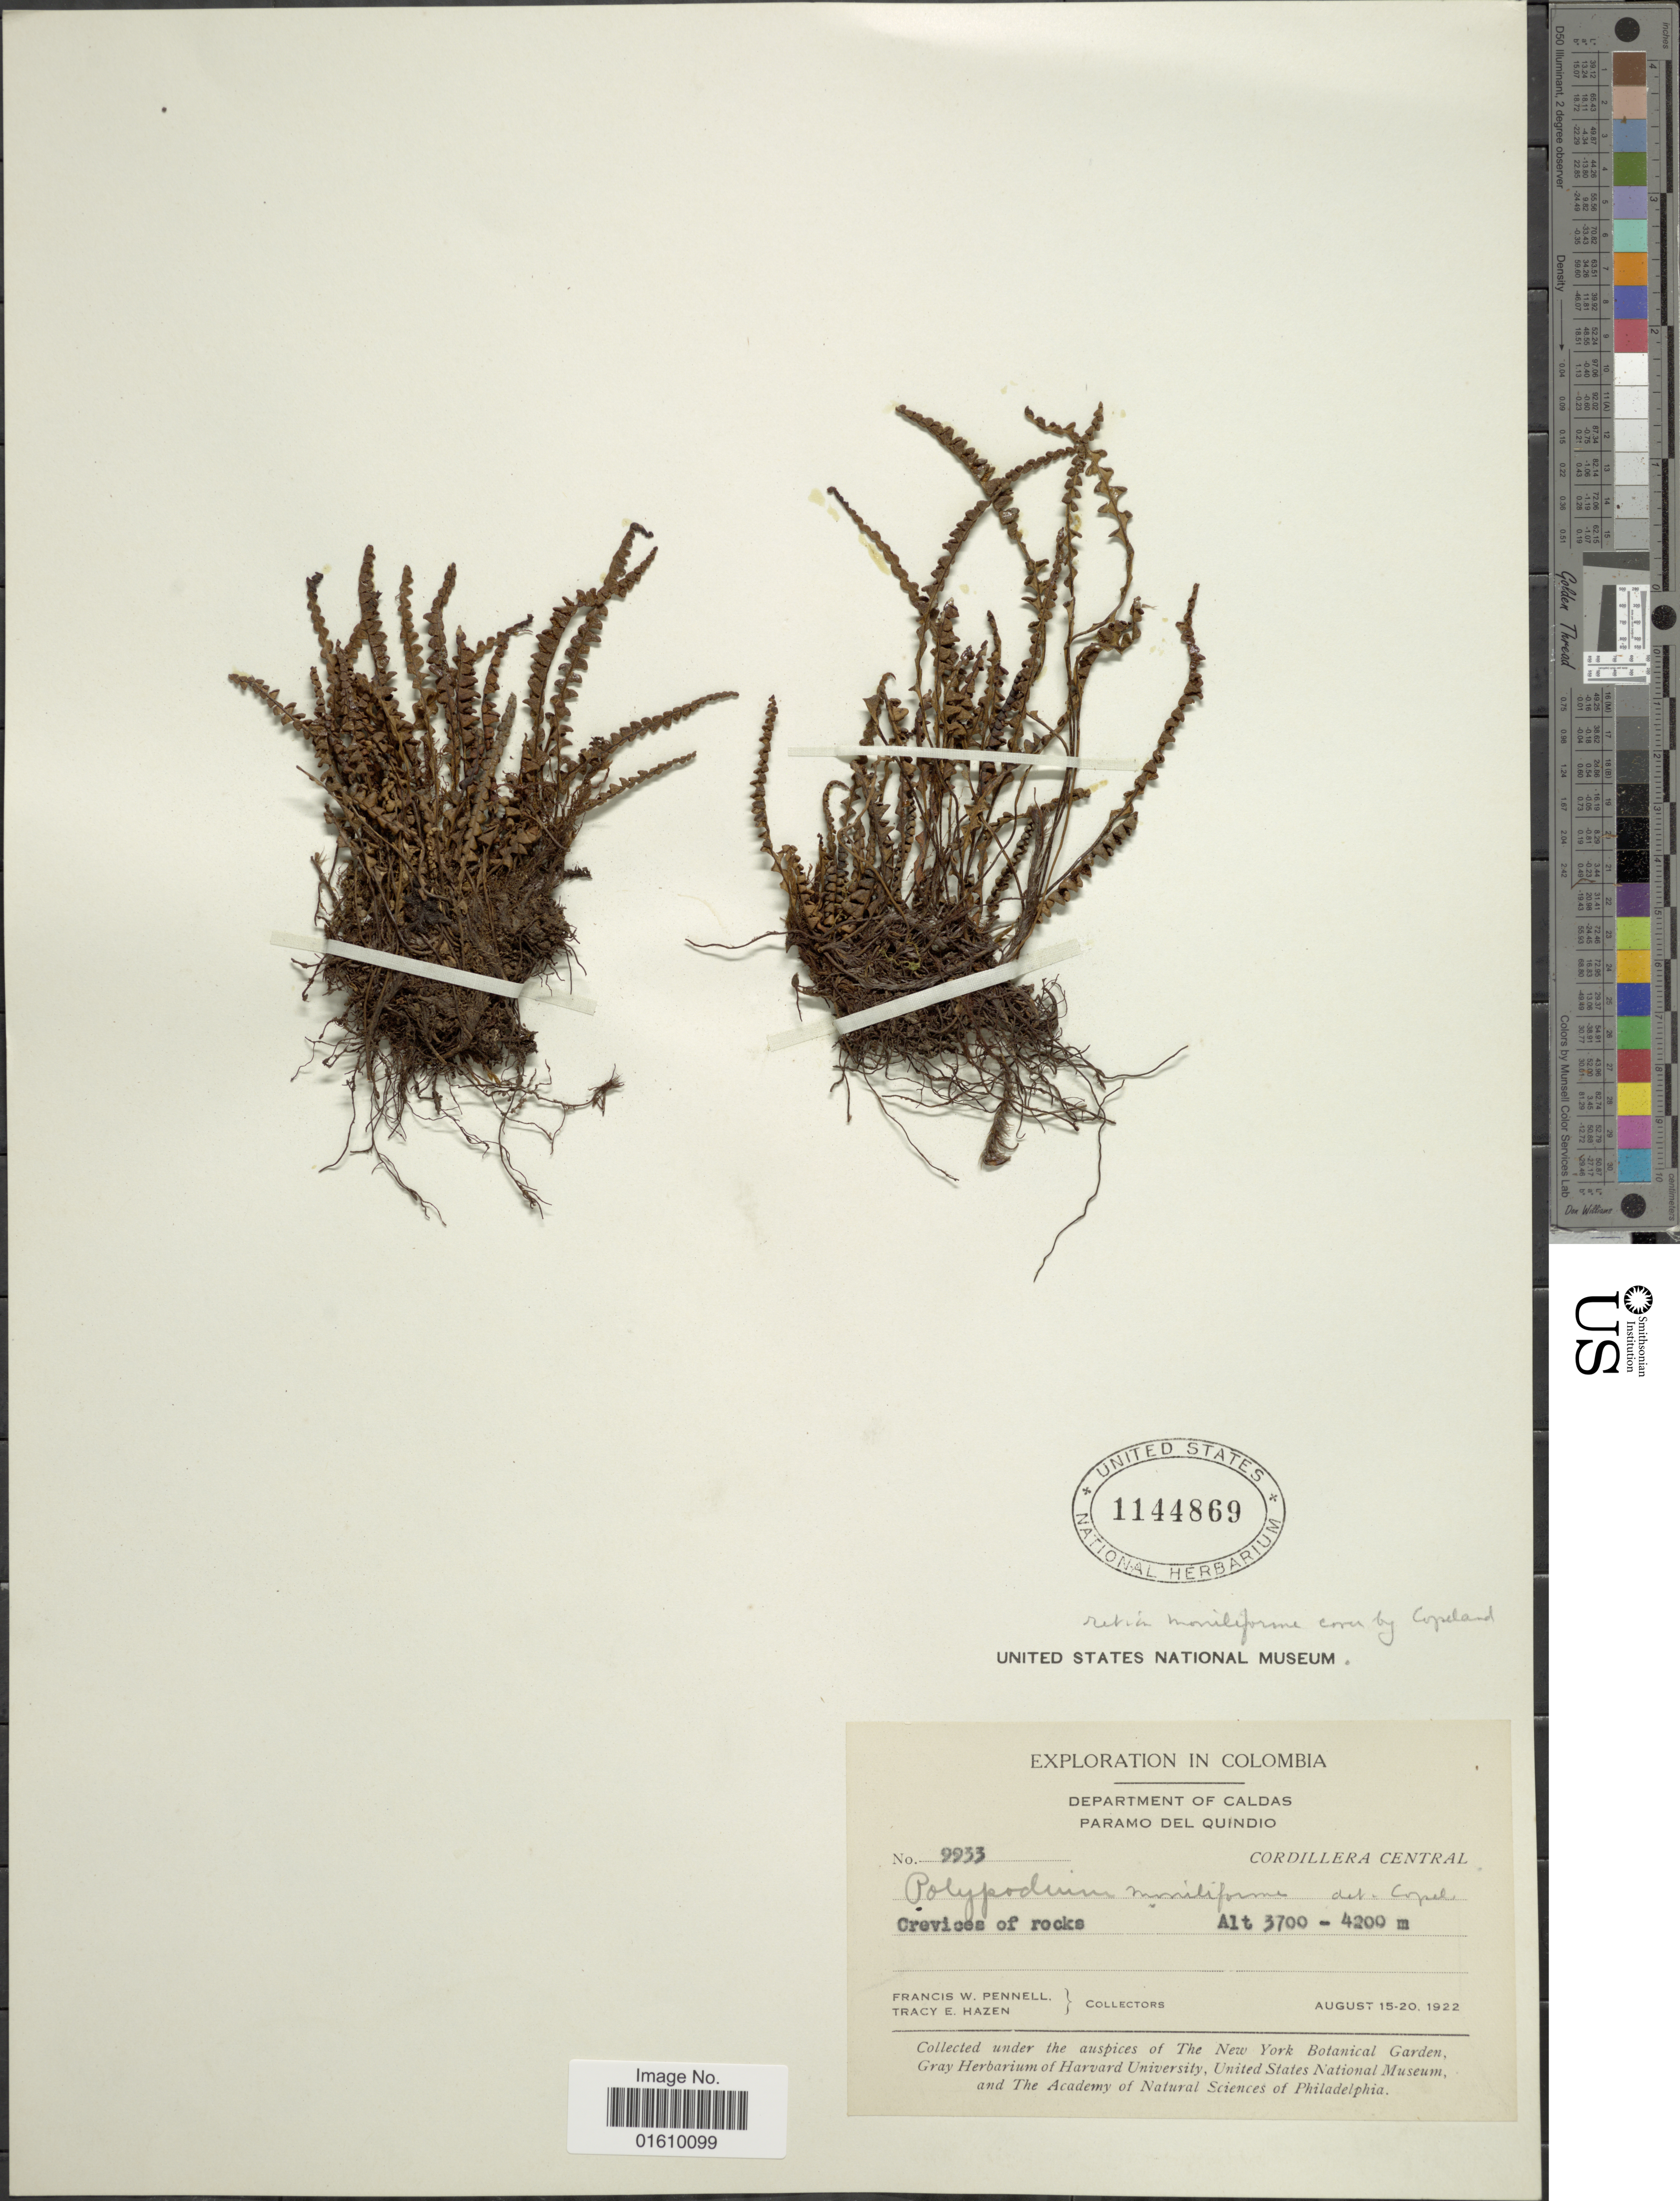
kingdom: Plantae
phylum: Tracheophyta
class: Polypodiopsida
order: Polypodiales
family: Polypodiaceae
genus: Melpomene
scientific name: Melpomene moniliformis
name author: (Lag. ex Sw.) A.R. Sm. & R.C. Moran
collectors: F. W. Pennell & T. E. Hazen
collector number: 9933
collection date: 1922-08-15/1922-08-20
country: Colombia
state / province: Caldas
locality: Paramo del Quindio, Cordillera Central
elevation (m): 3700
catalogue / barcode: US 1144869